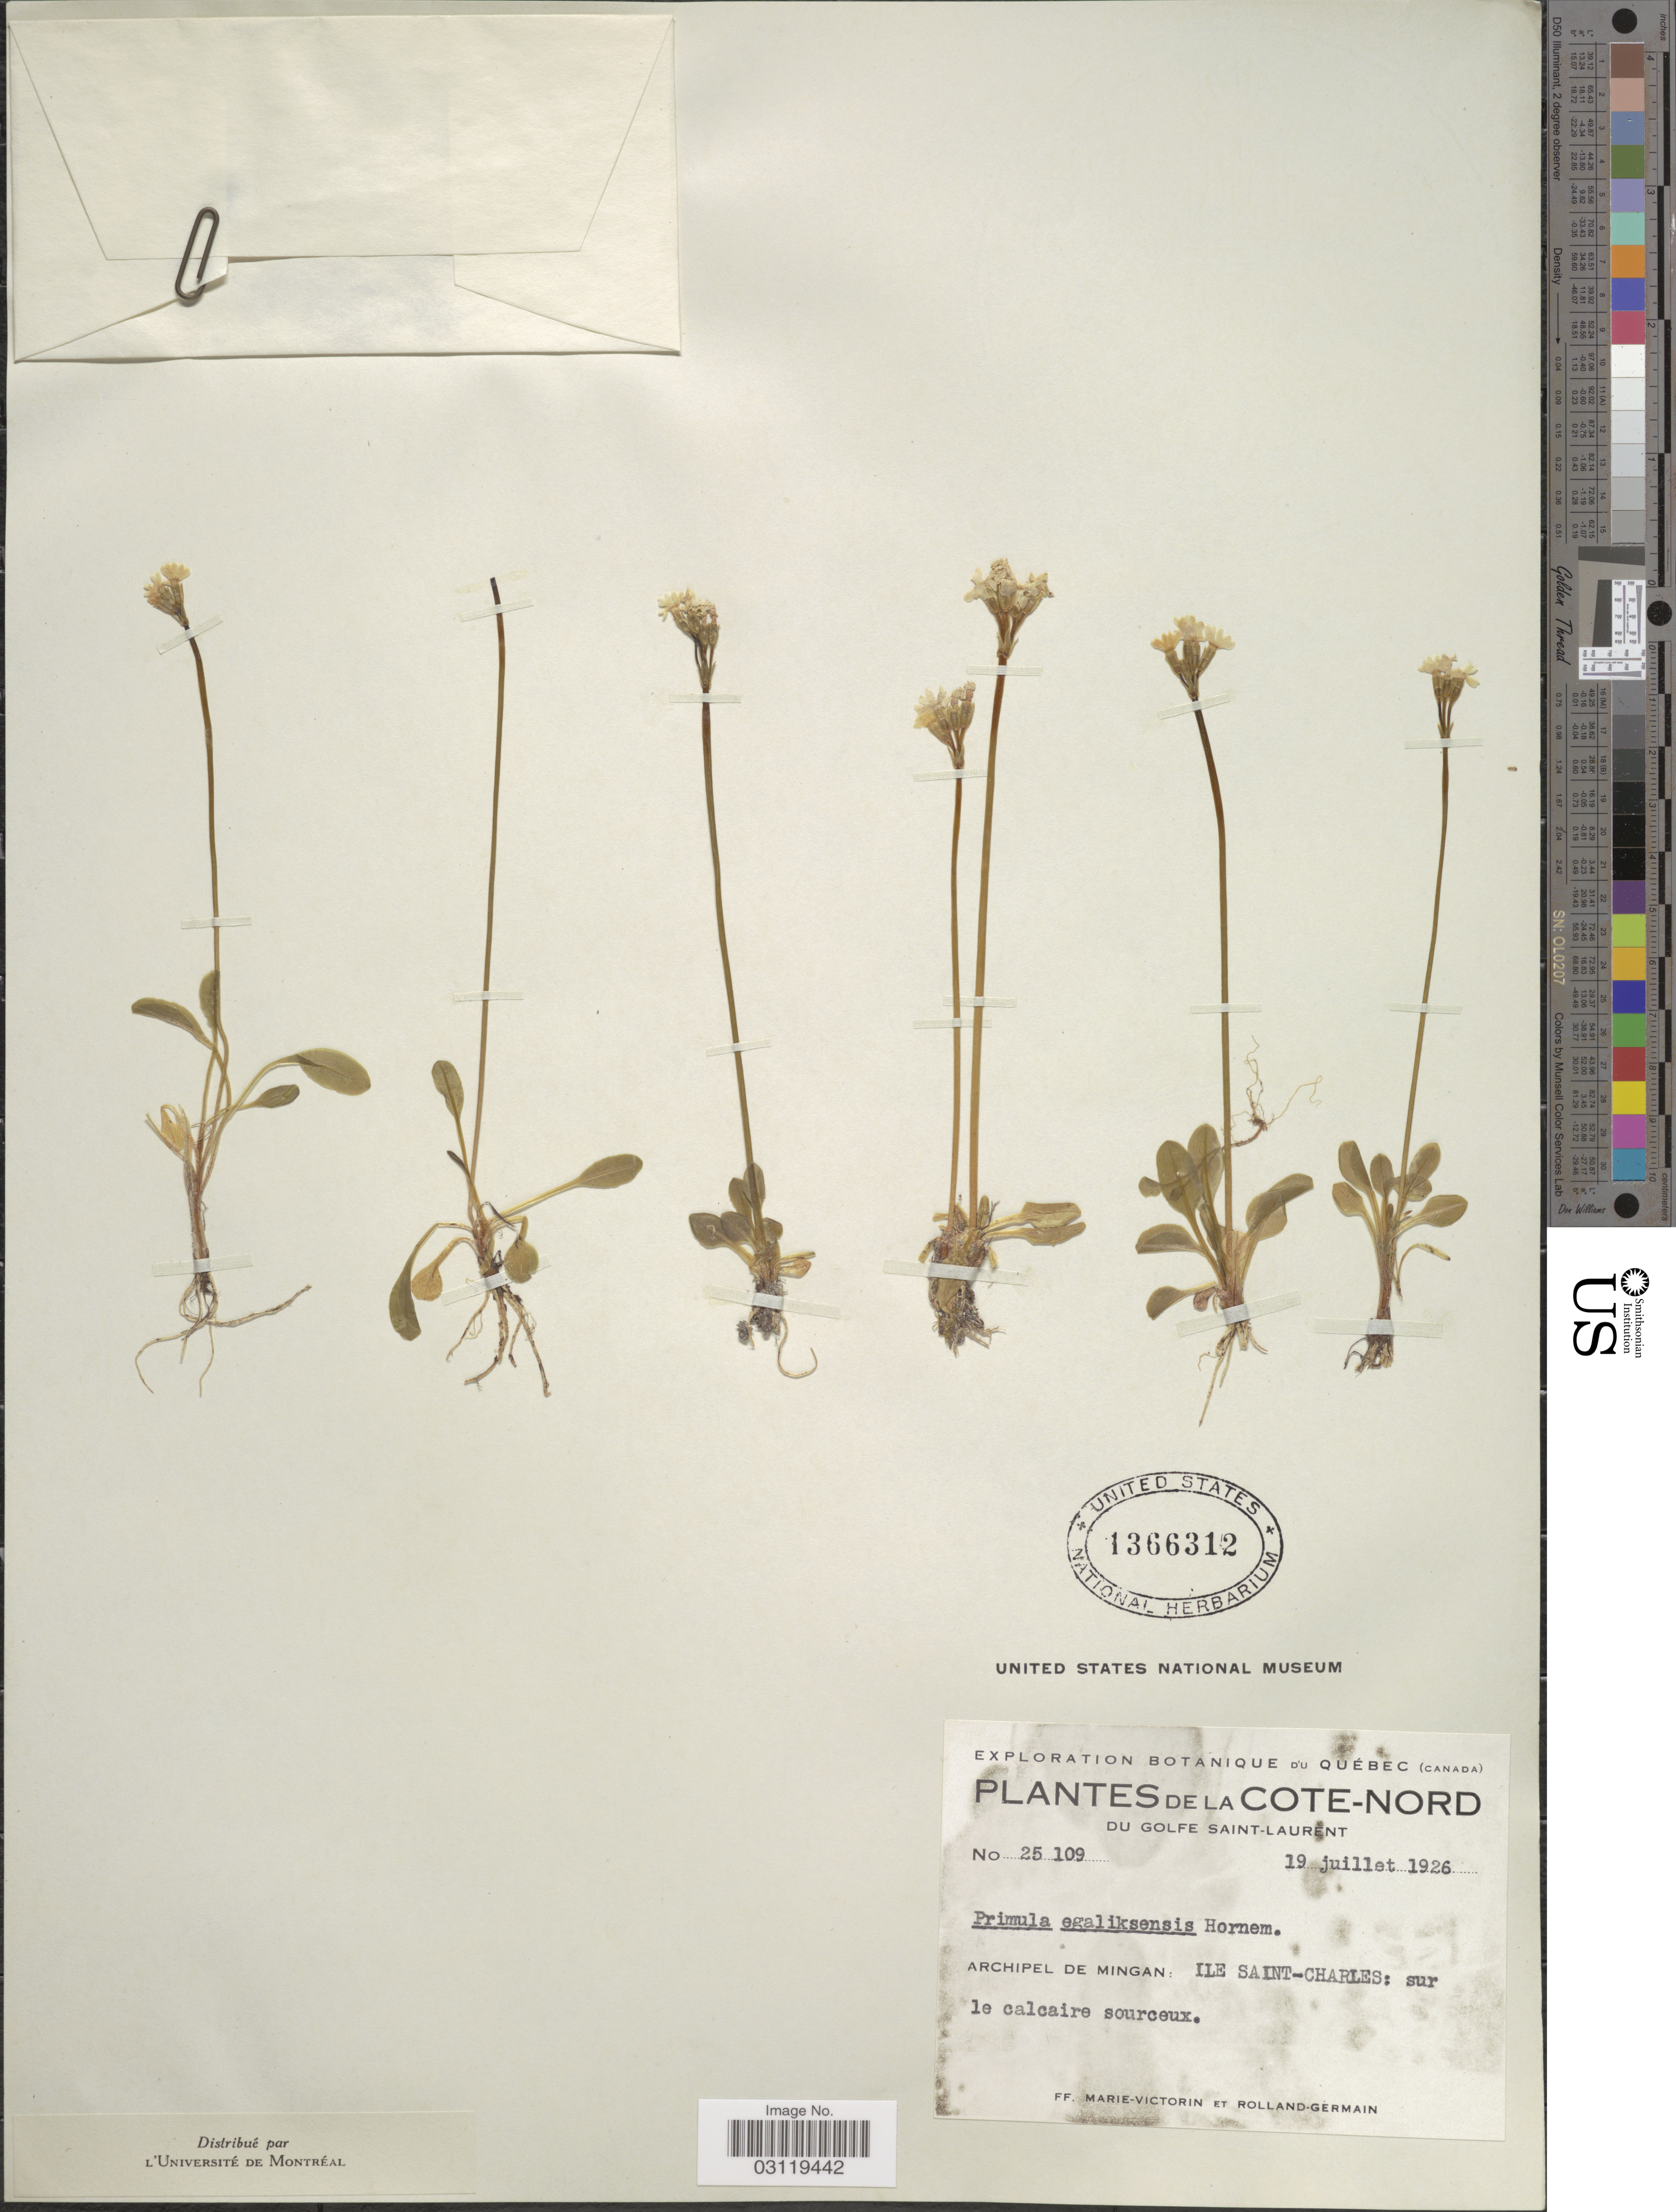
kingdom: Plantae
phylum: Tracheophyta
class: Magnoliopsida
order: Ericales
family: Primulaceae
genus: Primula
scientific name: Primula egaliksensis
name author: Wormsk.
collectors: F. Marie-Victorin & Rolland-Germain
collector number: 25109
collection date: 1926-07-19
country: Canada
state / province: Quebec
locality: La Cote-Nord du Golfe Saint-Laurent. Archipel de Mingan: Ile Saint-Charles.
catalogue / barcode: US 1366312